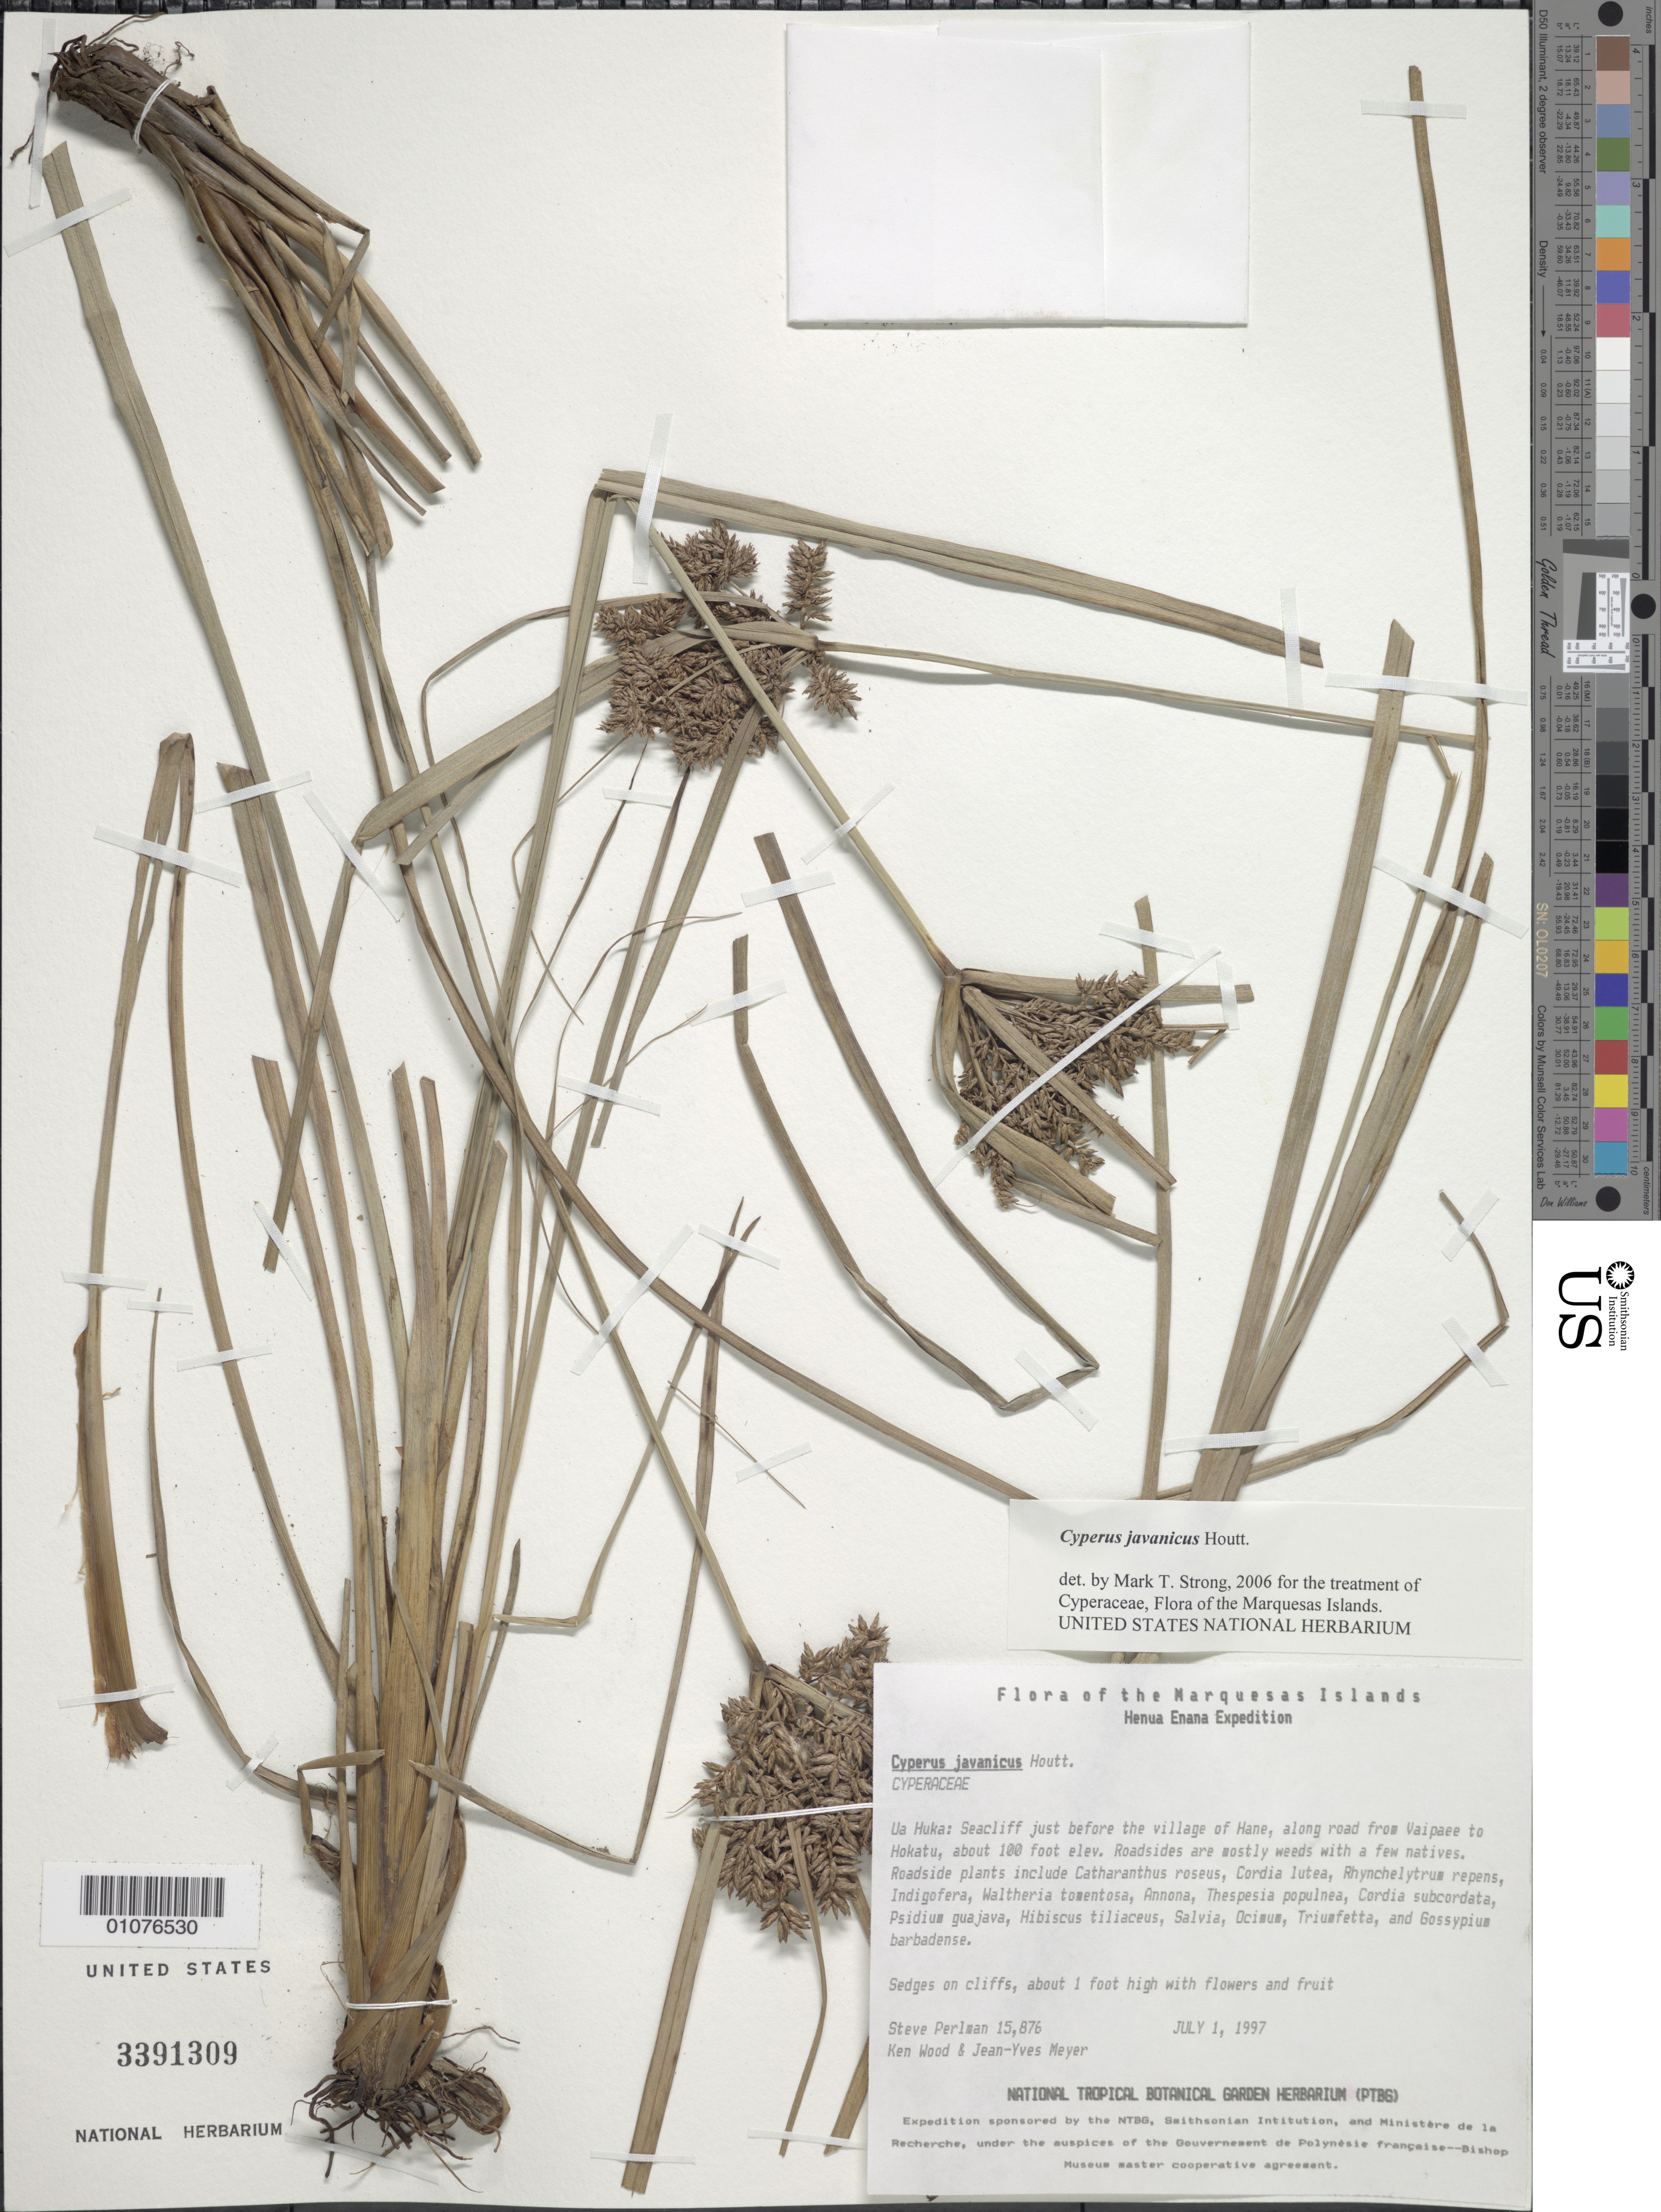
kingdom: Plantae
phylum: Tracheophyta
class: Liliopsida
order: Poales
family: Cyperaceae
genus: Cyperus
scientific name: Cyperus javanicus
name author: Houtt.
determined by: Lorence, David H., (PTBG), National Tropical Botanical Garden (UNITED STATES)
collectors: S. P. Perlman, K. R. Wood & J.-Y. Meyer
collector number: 15876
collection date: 1997-07-01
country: French Polynesia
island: Ua Huka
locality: Seacliff just before the village of Hane, along road from Vaipaee to Hokatu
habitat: Roadside, on cliffs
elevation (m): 31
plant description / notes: Roadsides are mostly weeds with a few natives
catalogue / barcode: US 3391309